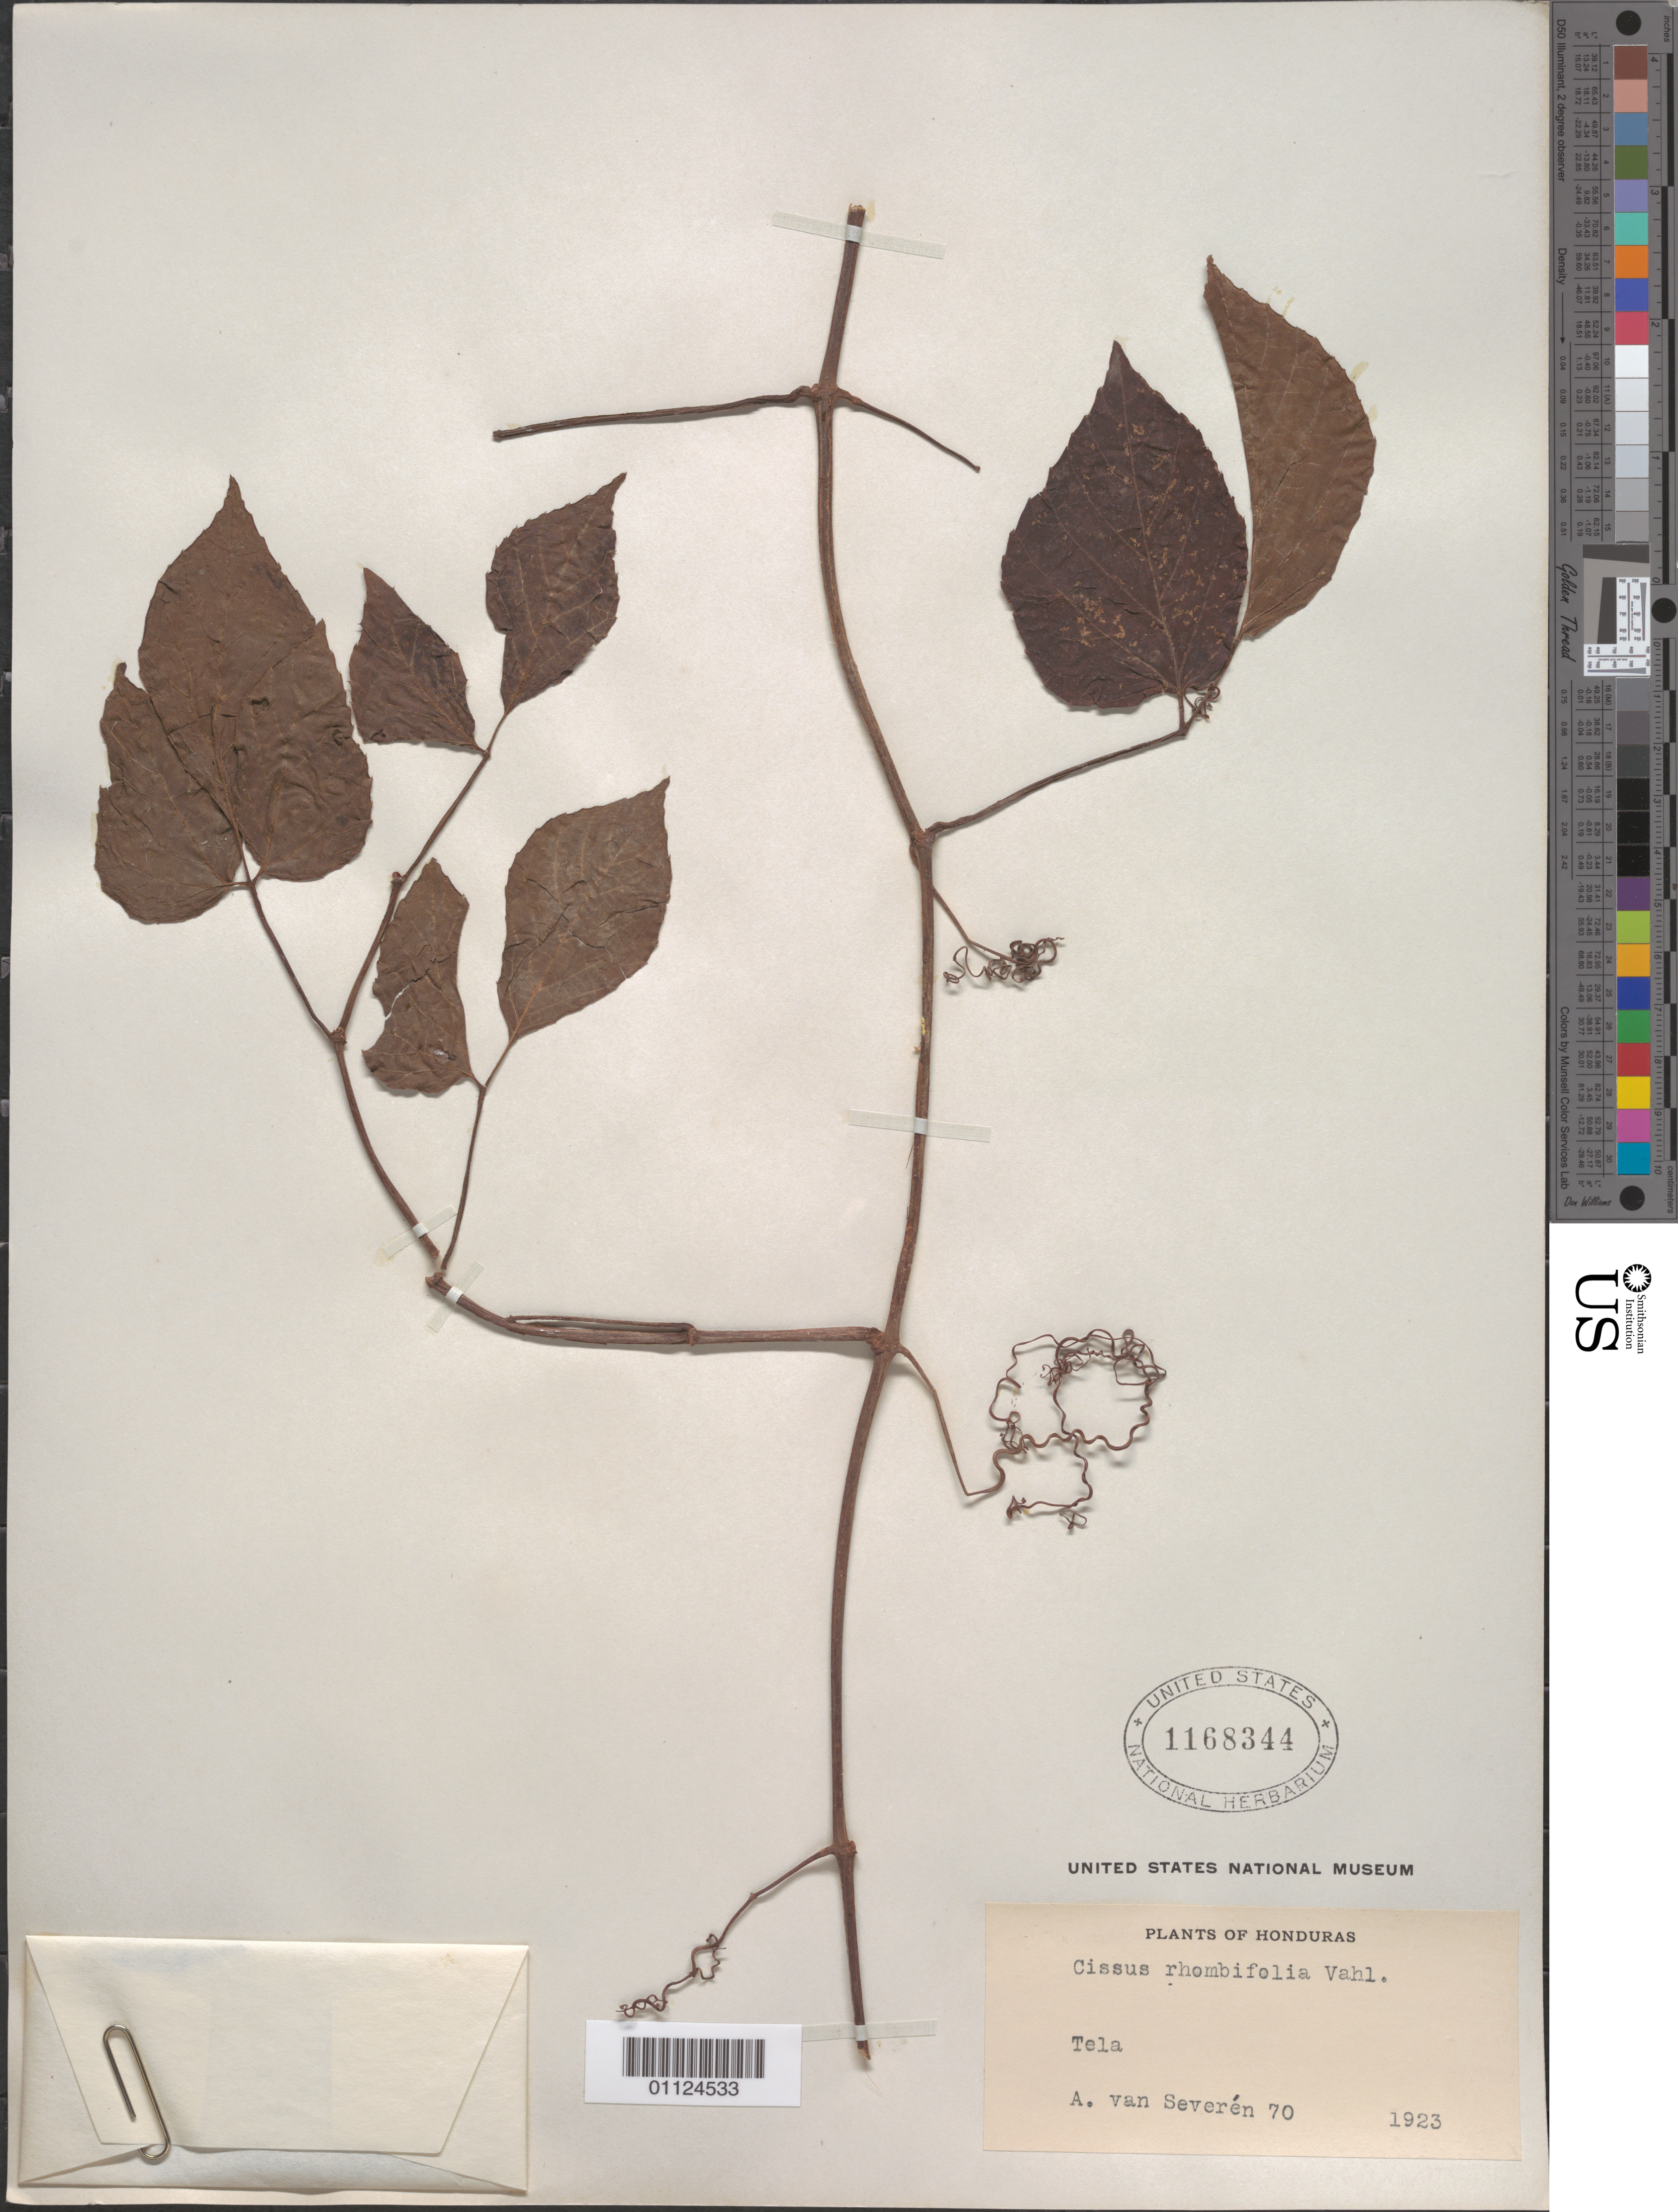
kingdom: Plantae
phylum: Tracheophyta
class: Magnoliopsida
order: Vitales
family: Vitaceae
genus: Cissus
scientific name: Cissus rhombifolia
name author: Vahl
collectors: A. van Severén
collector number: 70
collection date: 1923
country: Honduras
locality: Tela.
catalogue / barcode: US 1168344